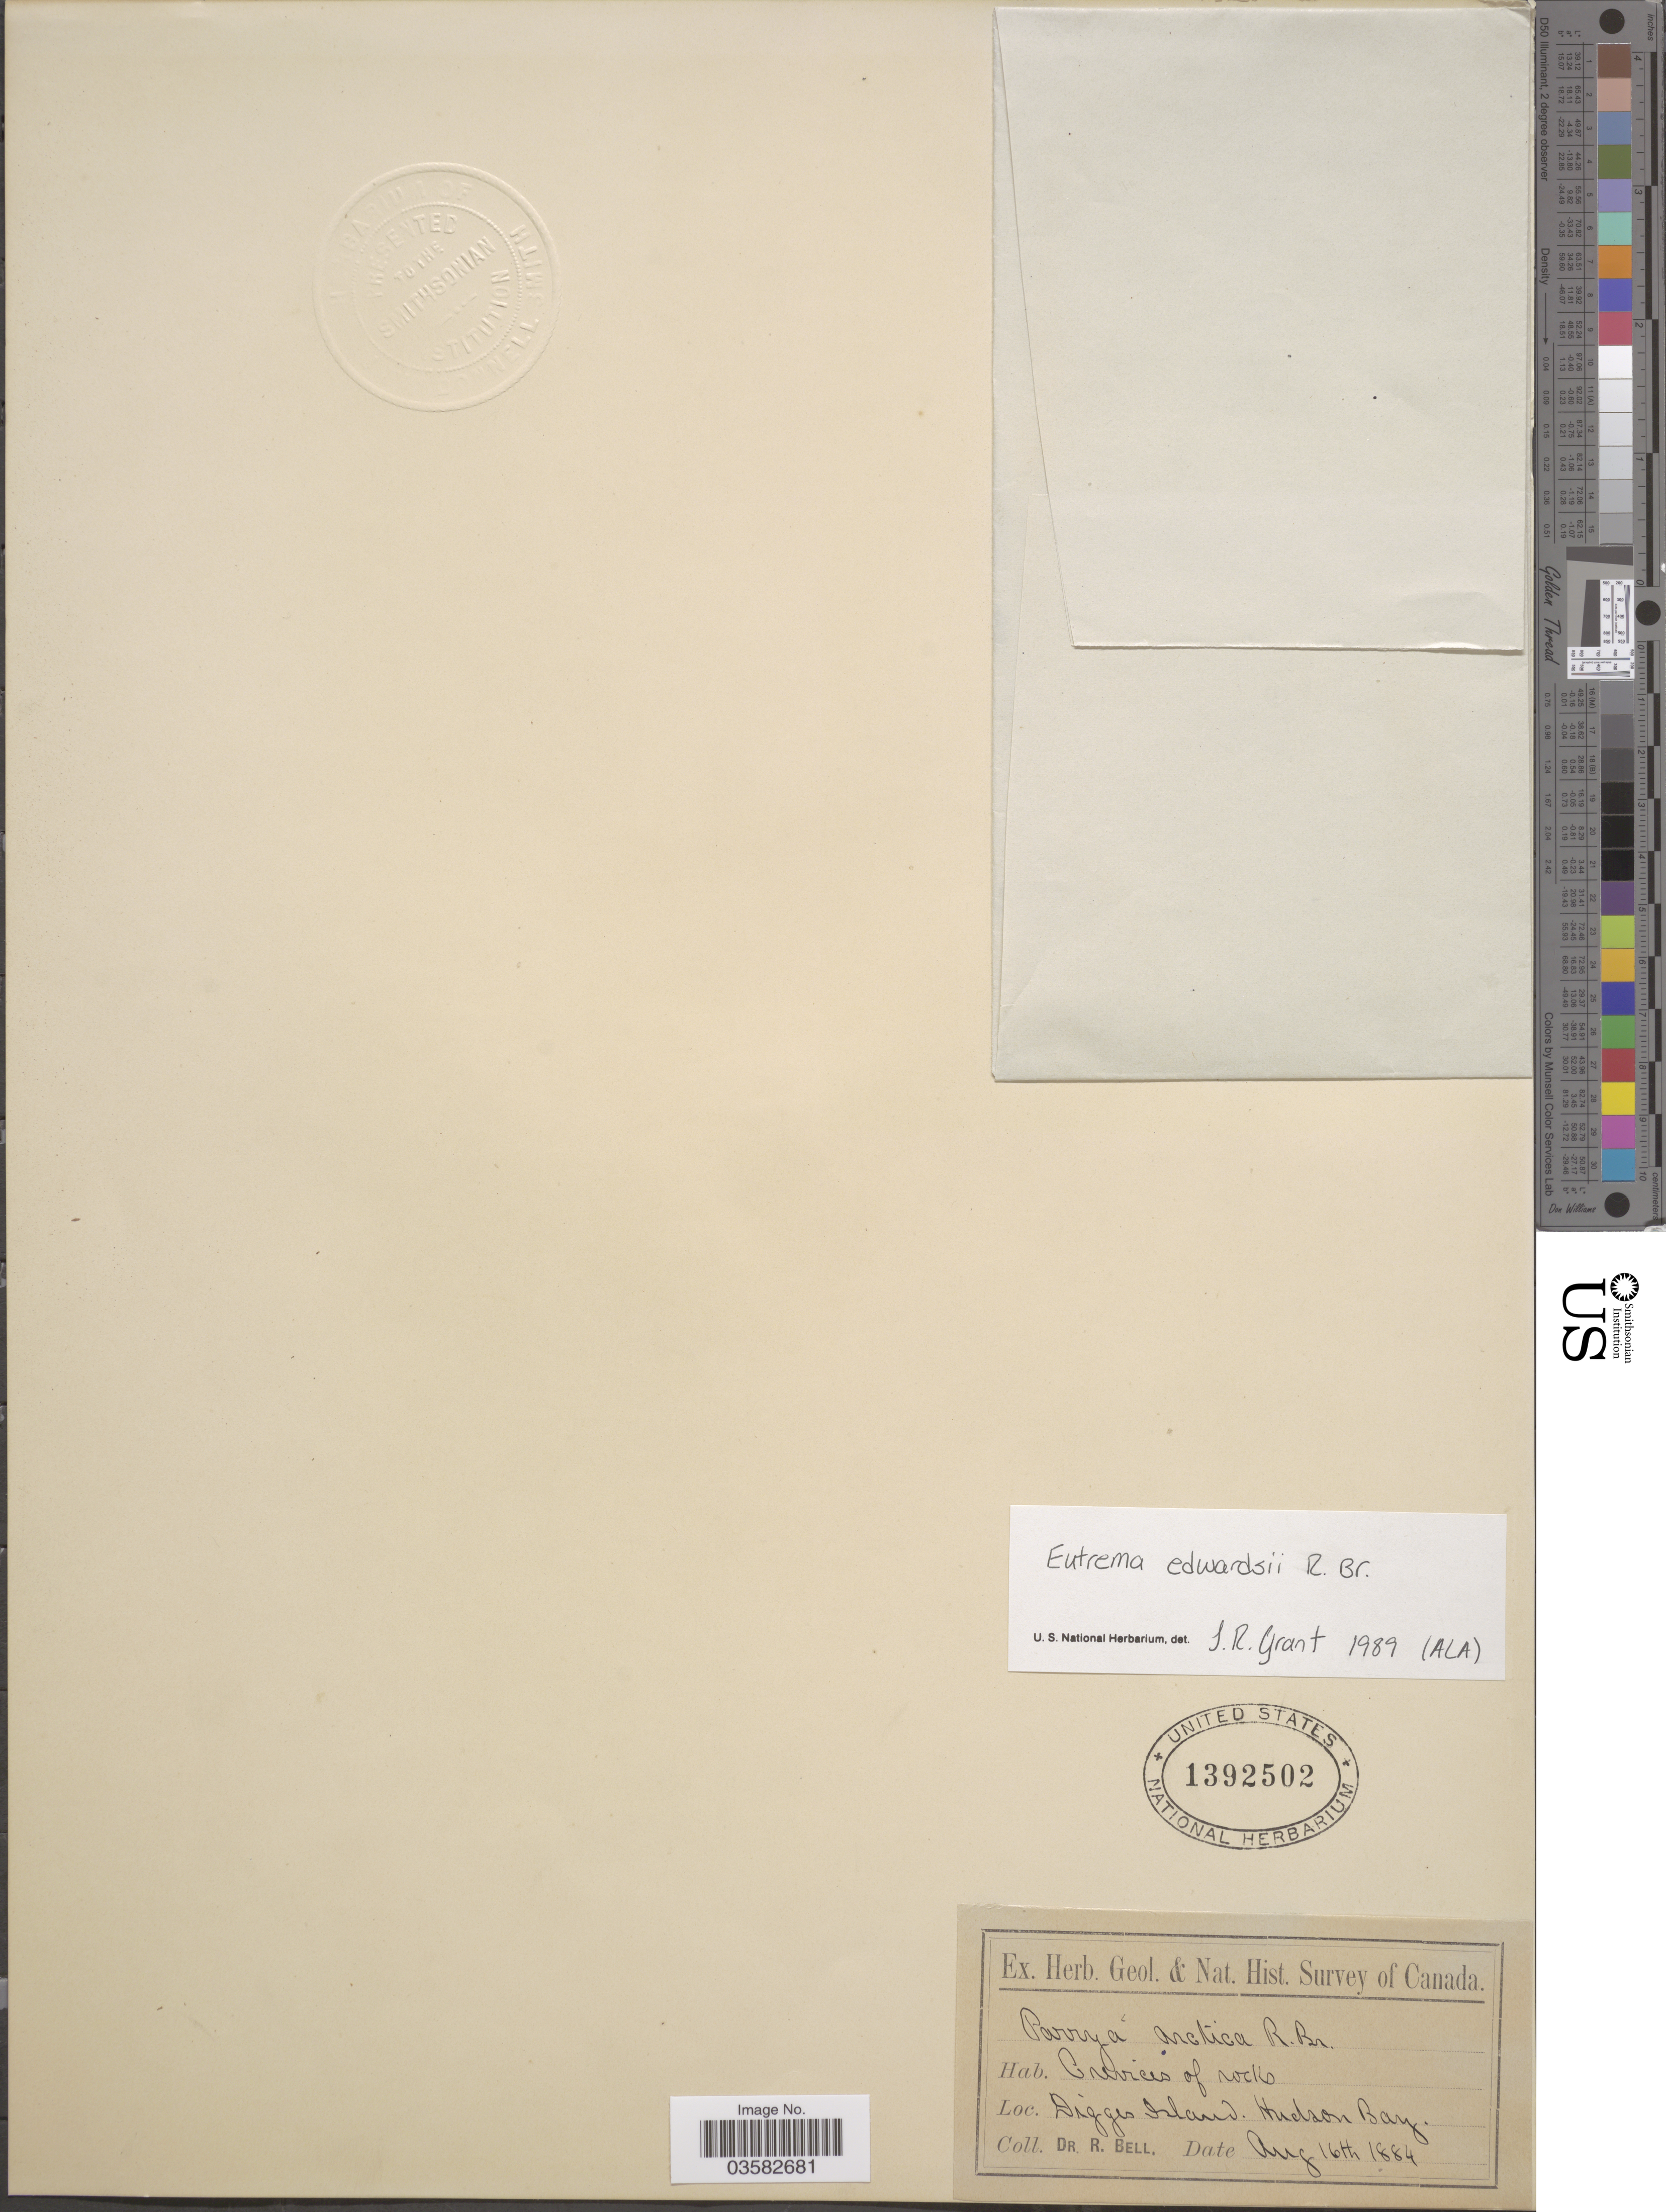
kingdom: Plantae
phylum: Tracheophyta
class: Magnoliopsida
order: Brassicales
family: Brassicaceae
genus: Eutrema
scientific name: Eutrema edwardsii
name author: R. Br.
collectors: C. R. Bell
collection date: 1884-08-16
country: Canada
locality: Digges Island. Hudson Bay.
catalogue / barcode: US 1392502